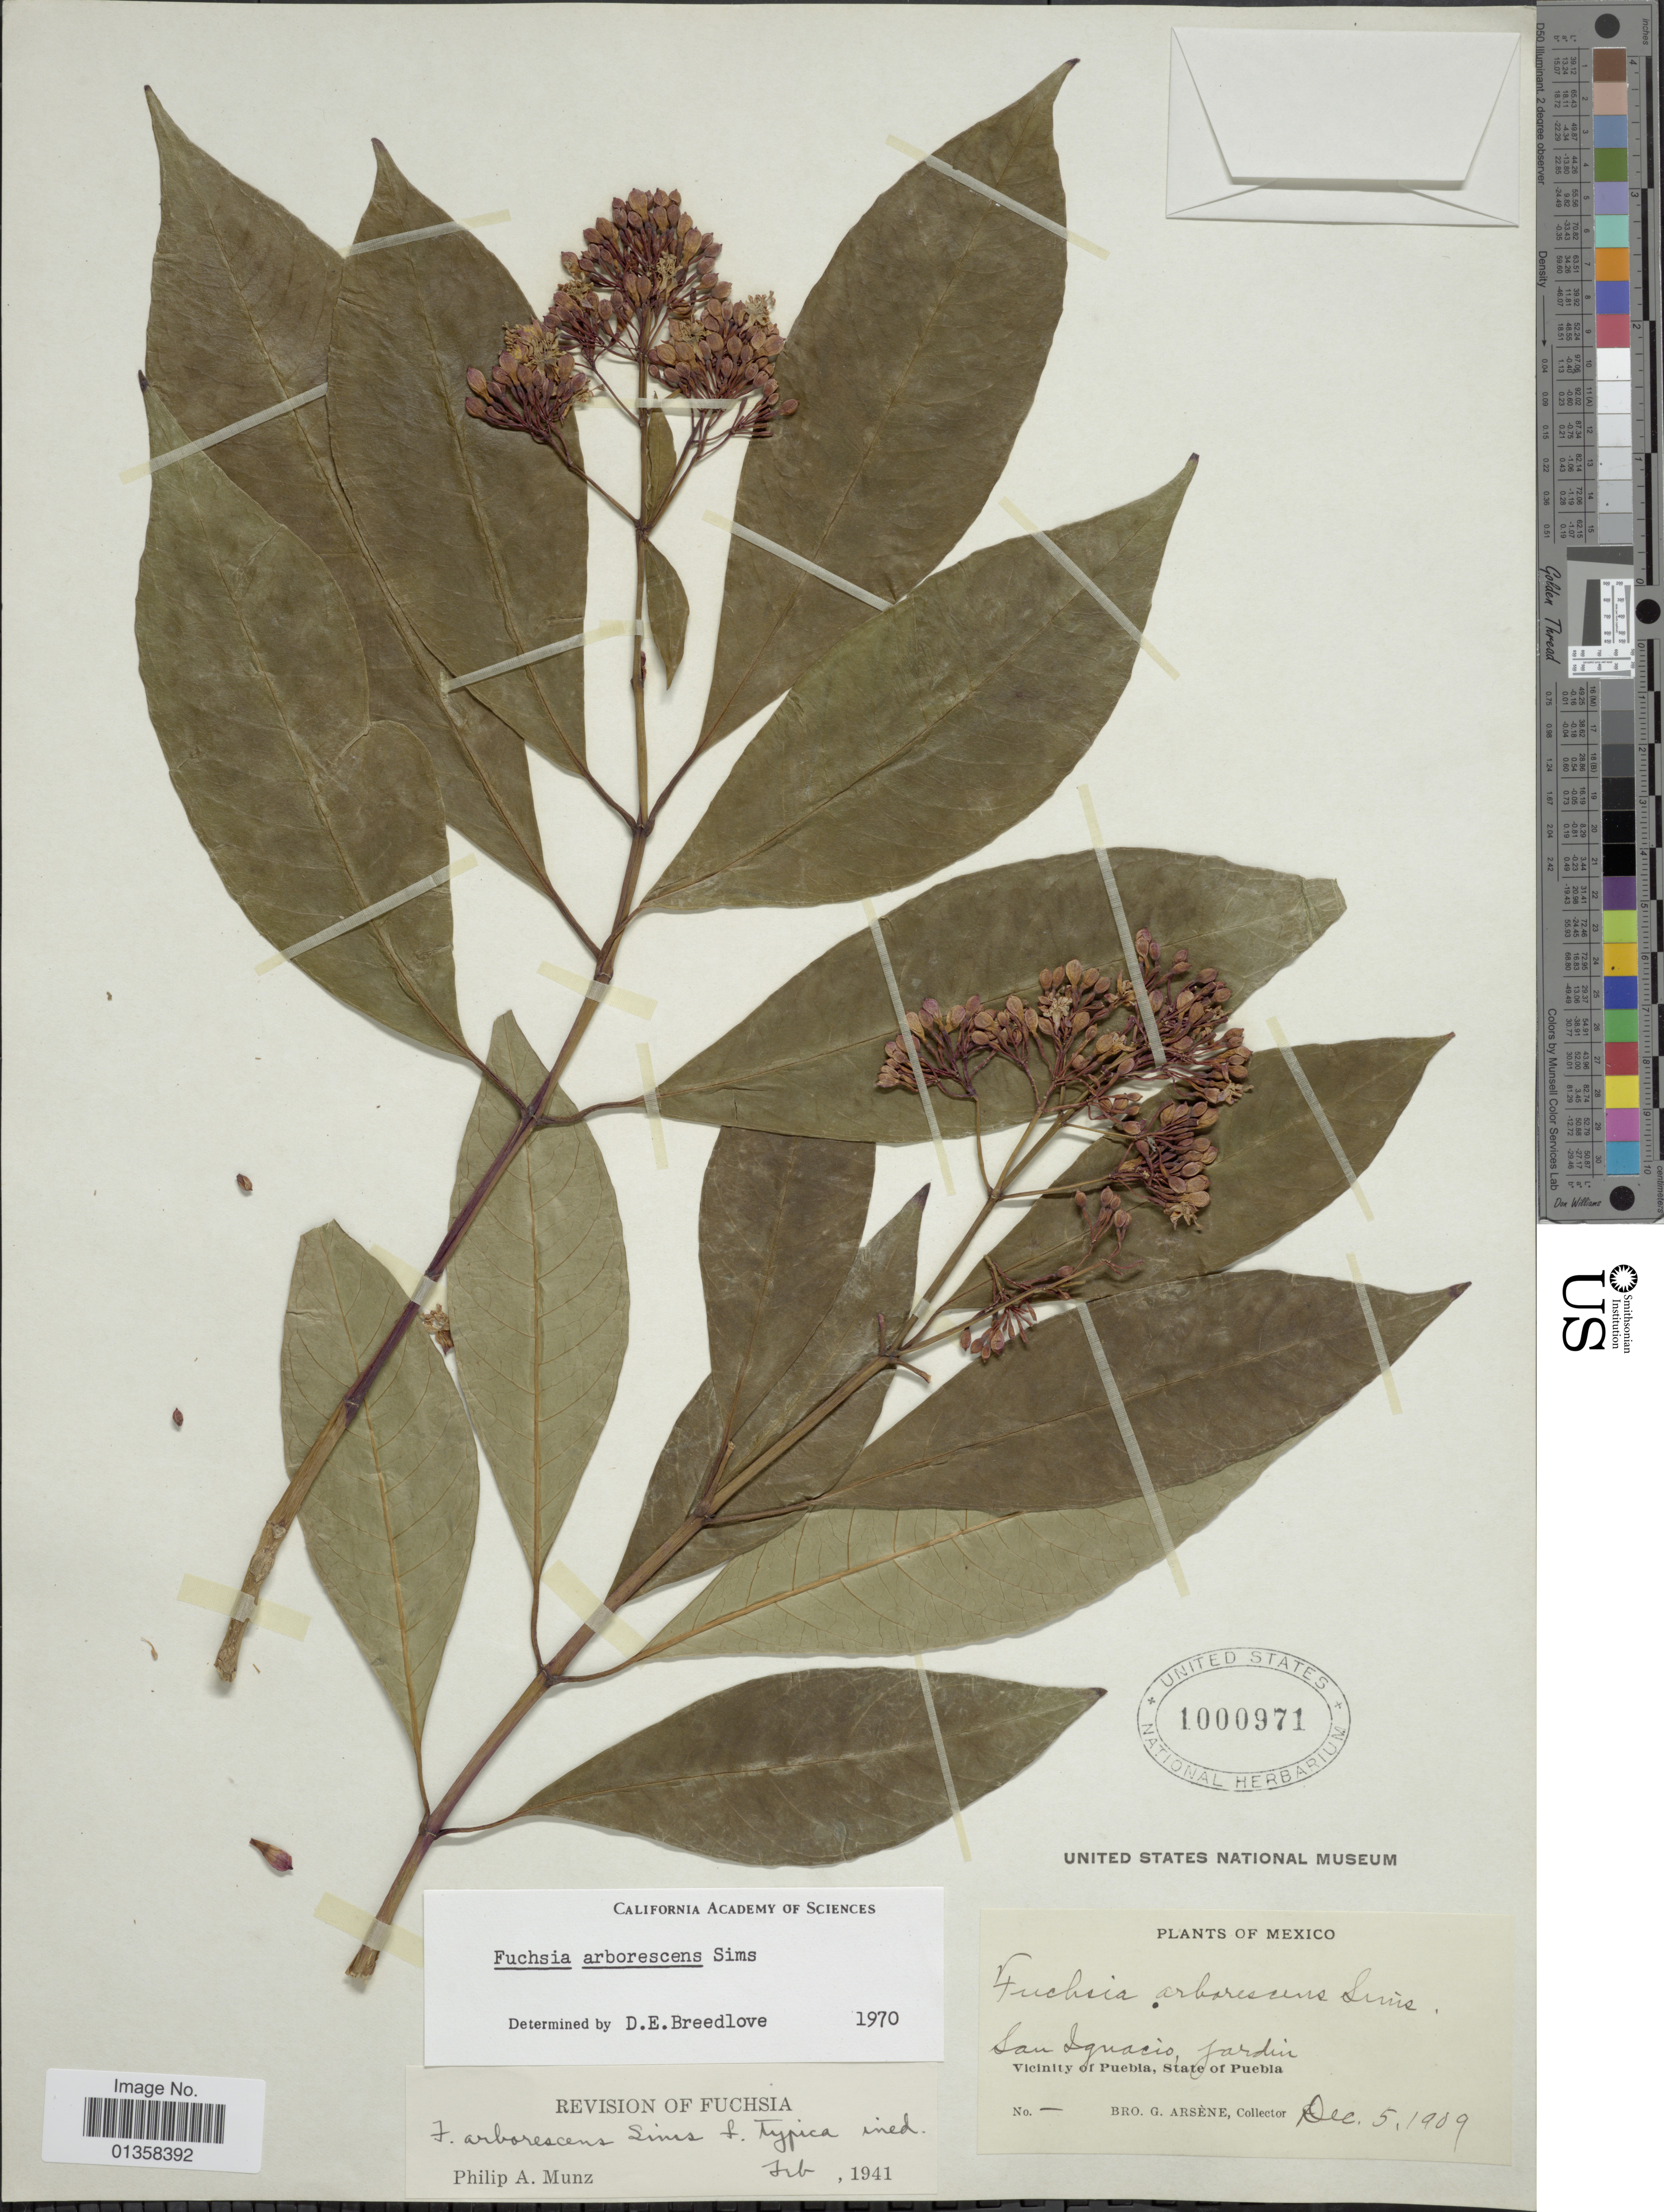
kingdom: Plantae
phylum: Tracheophyta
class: Magnoliopsida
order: Myrtales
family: Onagraceae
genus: Fuchsia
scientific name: Fuchsia arborescens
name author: Sims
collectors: Bro. G. Arsène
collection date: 1909-12-05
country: Mexico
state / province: Puebla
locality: San Iguacio, Jardin, Vicinity of Puebla, State of Puebla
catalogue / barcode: US 1000971